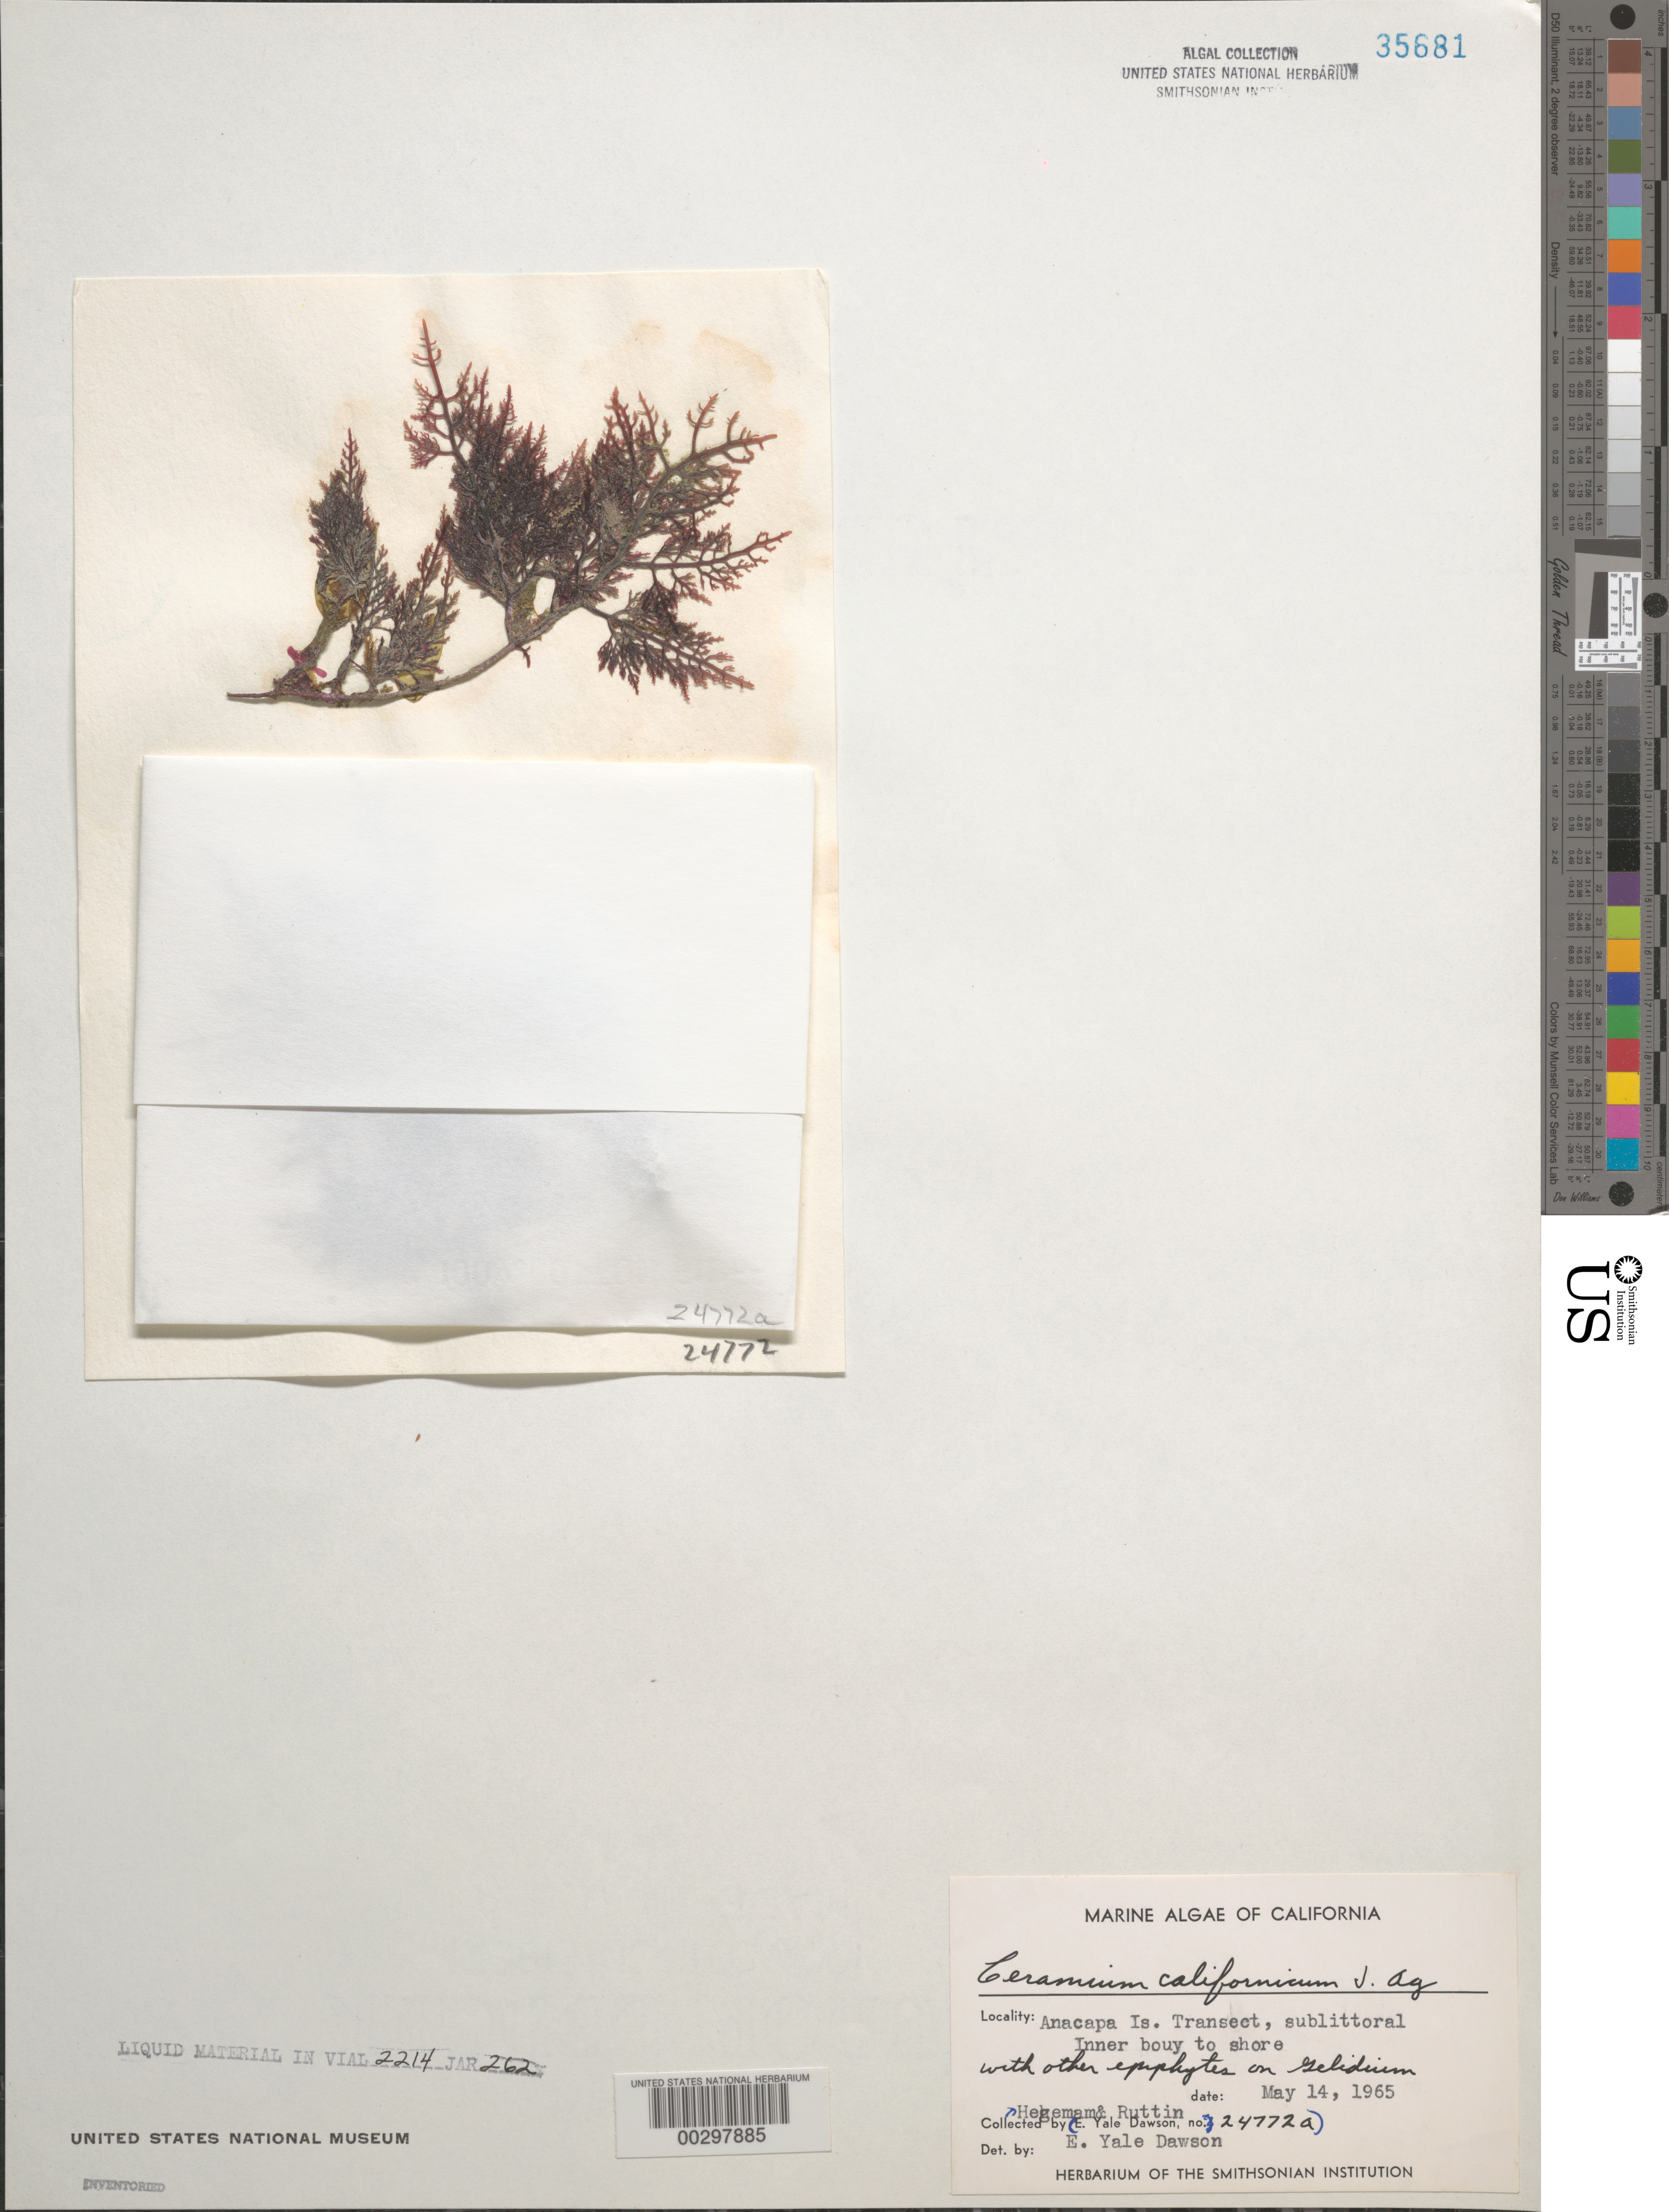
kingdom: Plantae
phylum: Rhodophyta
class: Florideophyceae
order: Ceramiales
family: Ceramiaceae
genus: Ceramium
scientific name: Ceramium californicum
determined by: Dawson, E. Y.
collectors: R. Hegeman & -. Ruttin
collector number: EYD 24772a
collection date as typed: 14 May 1965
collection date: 1965-05-14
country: United States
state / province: California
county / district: Ventura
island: Anacapa Island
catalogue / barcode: US 35681